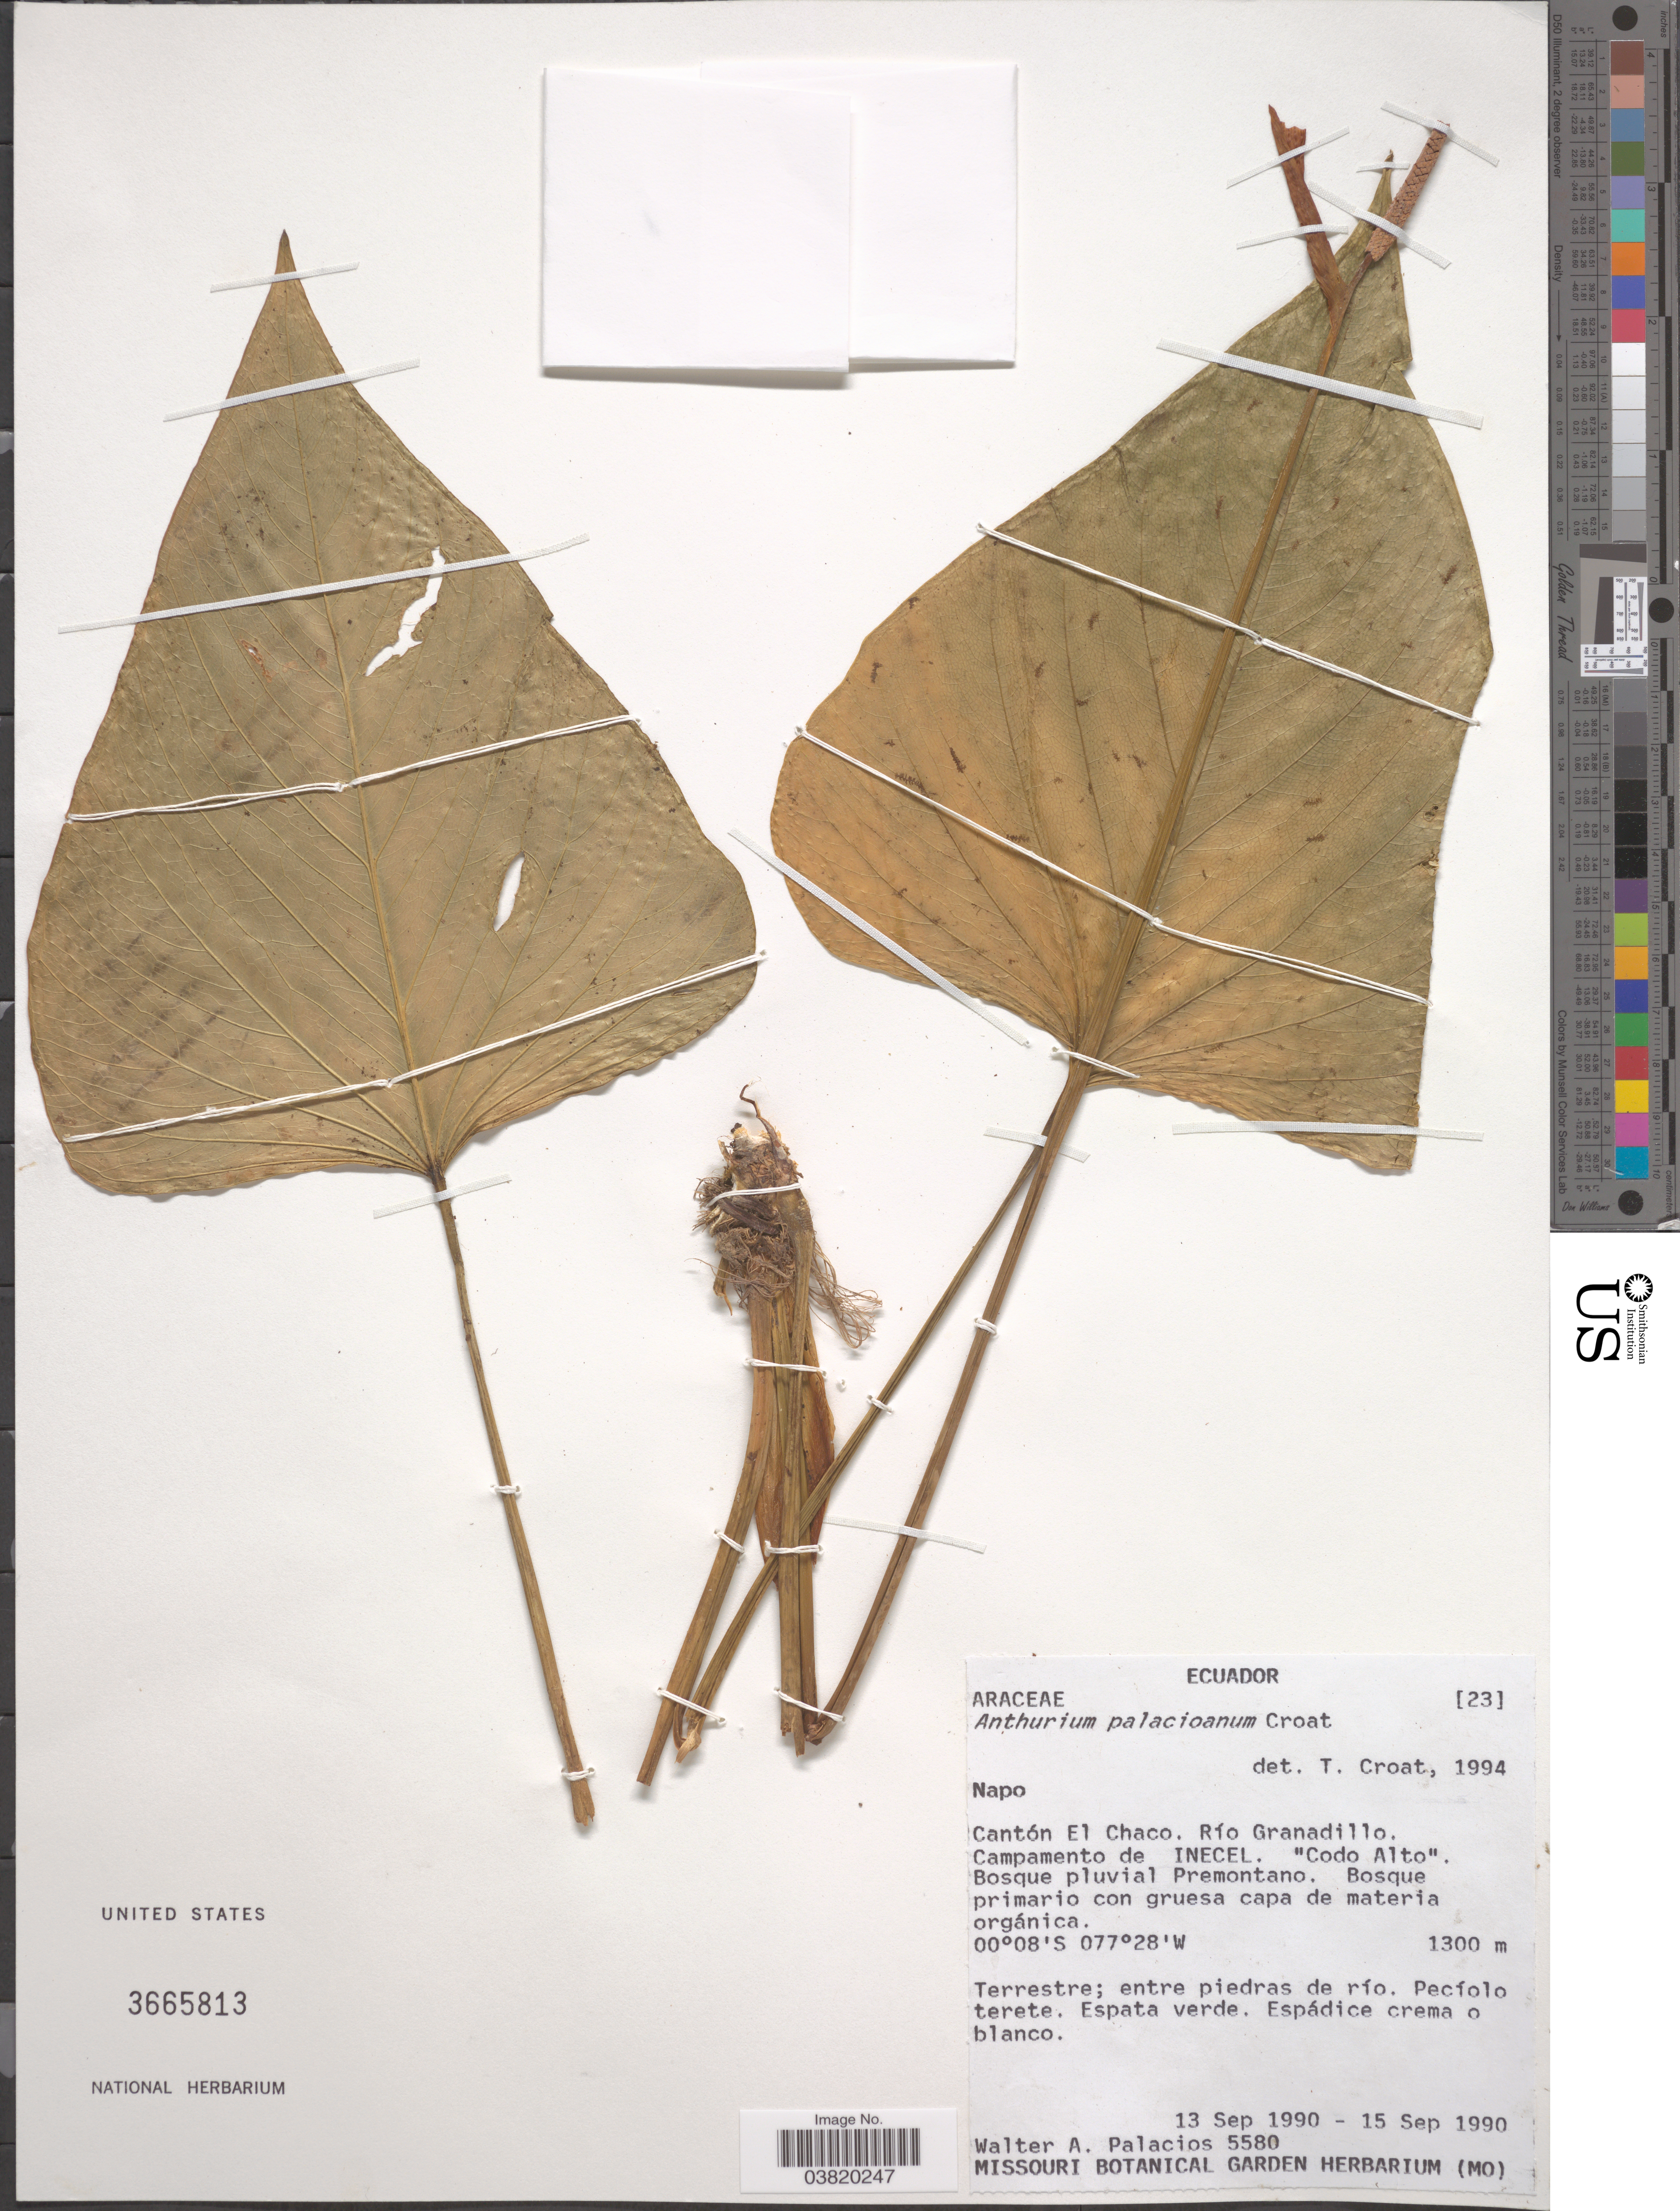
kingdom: Plantae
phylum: Tracheophyta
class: Liliopsida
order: Alismatales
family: Araceae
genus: Anthurium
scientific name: Anthurium palacioanum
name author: Croat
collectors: W. Palacios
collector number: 5580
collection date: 1990-09-13/1990-09-15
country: Ecuador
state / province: Napo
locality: Cantón El Chaco. Río Granadillo. Campamento de INECEL. 'Codo Alto'.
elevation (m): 1300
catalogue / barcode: US 3665813